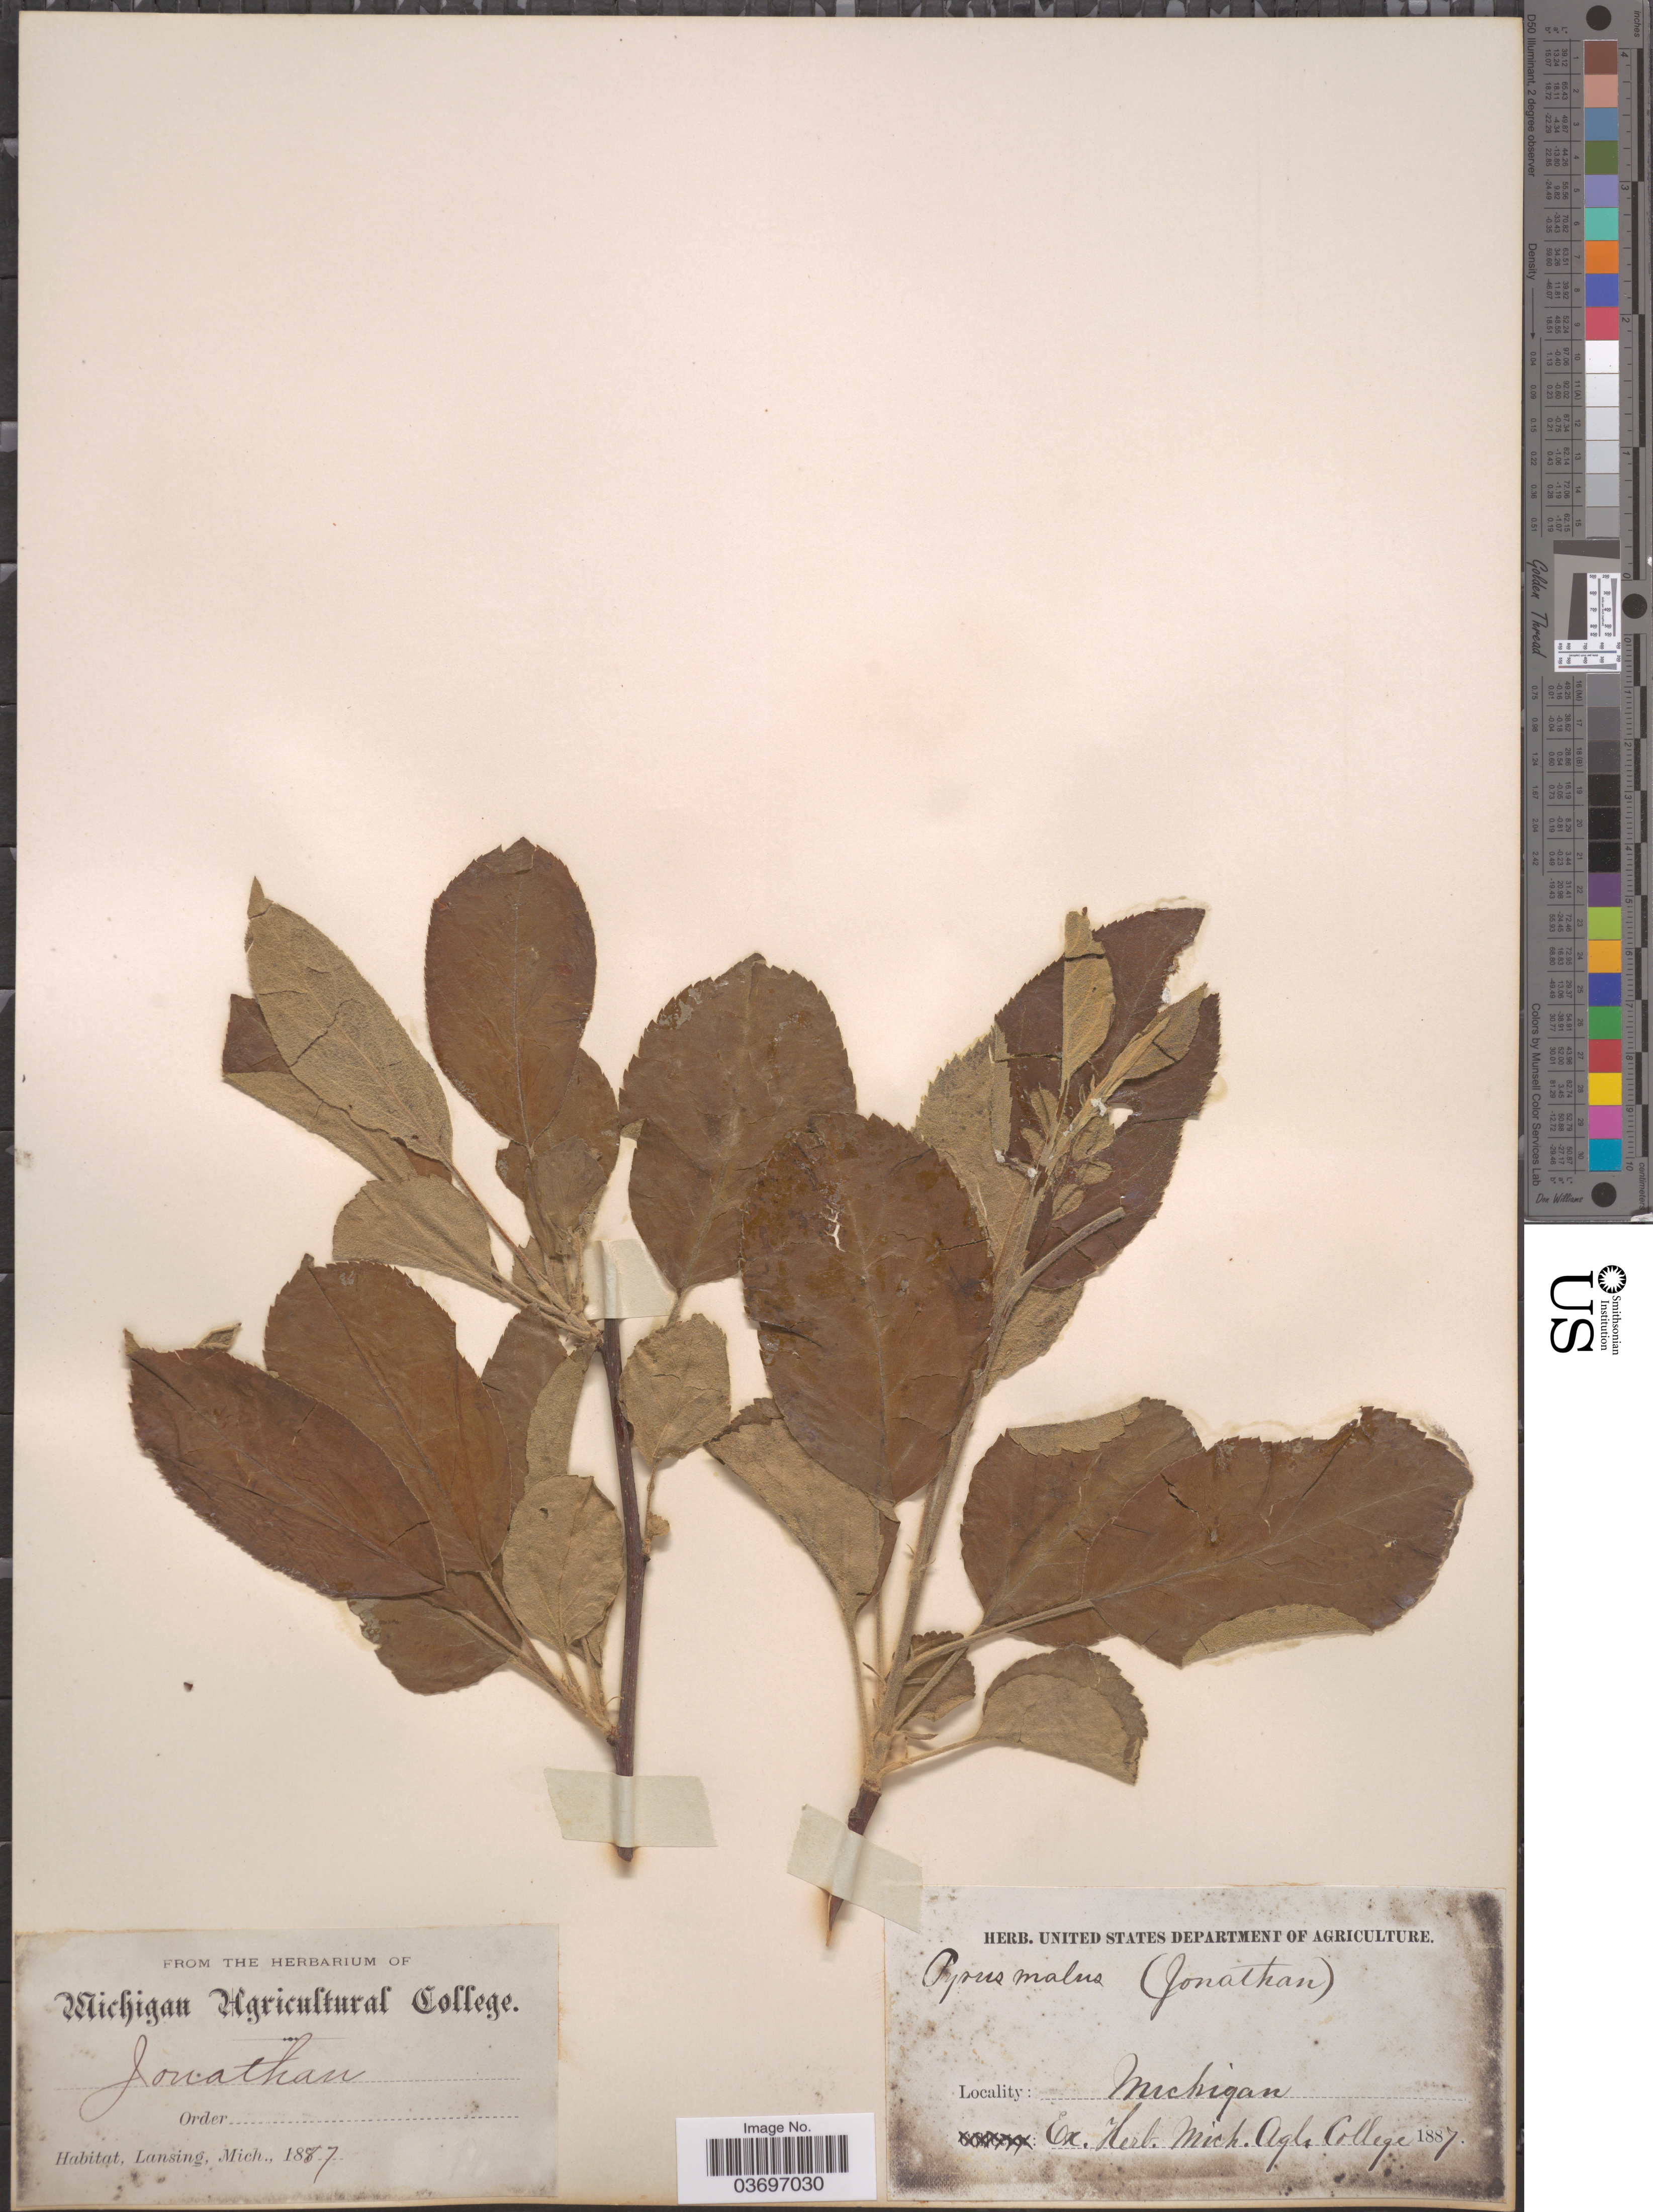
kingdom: Plantae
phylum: Tracheophyta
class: Magnoliopsida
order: Rosales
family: Rosaceae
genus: Malus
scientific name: Malus pumila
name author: Mill.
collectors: Ex herb. Michigan Agricultural College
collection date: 1887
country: United States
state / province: Michigan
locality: Lansing.